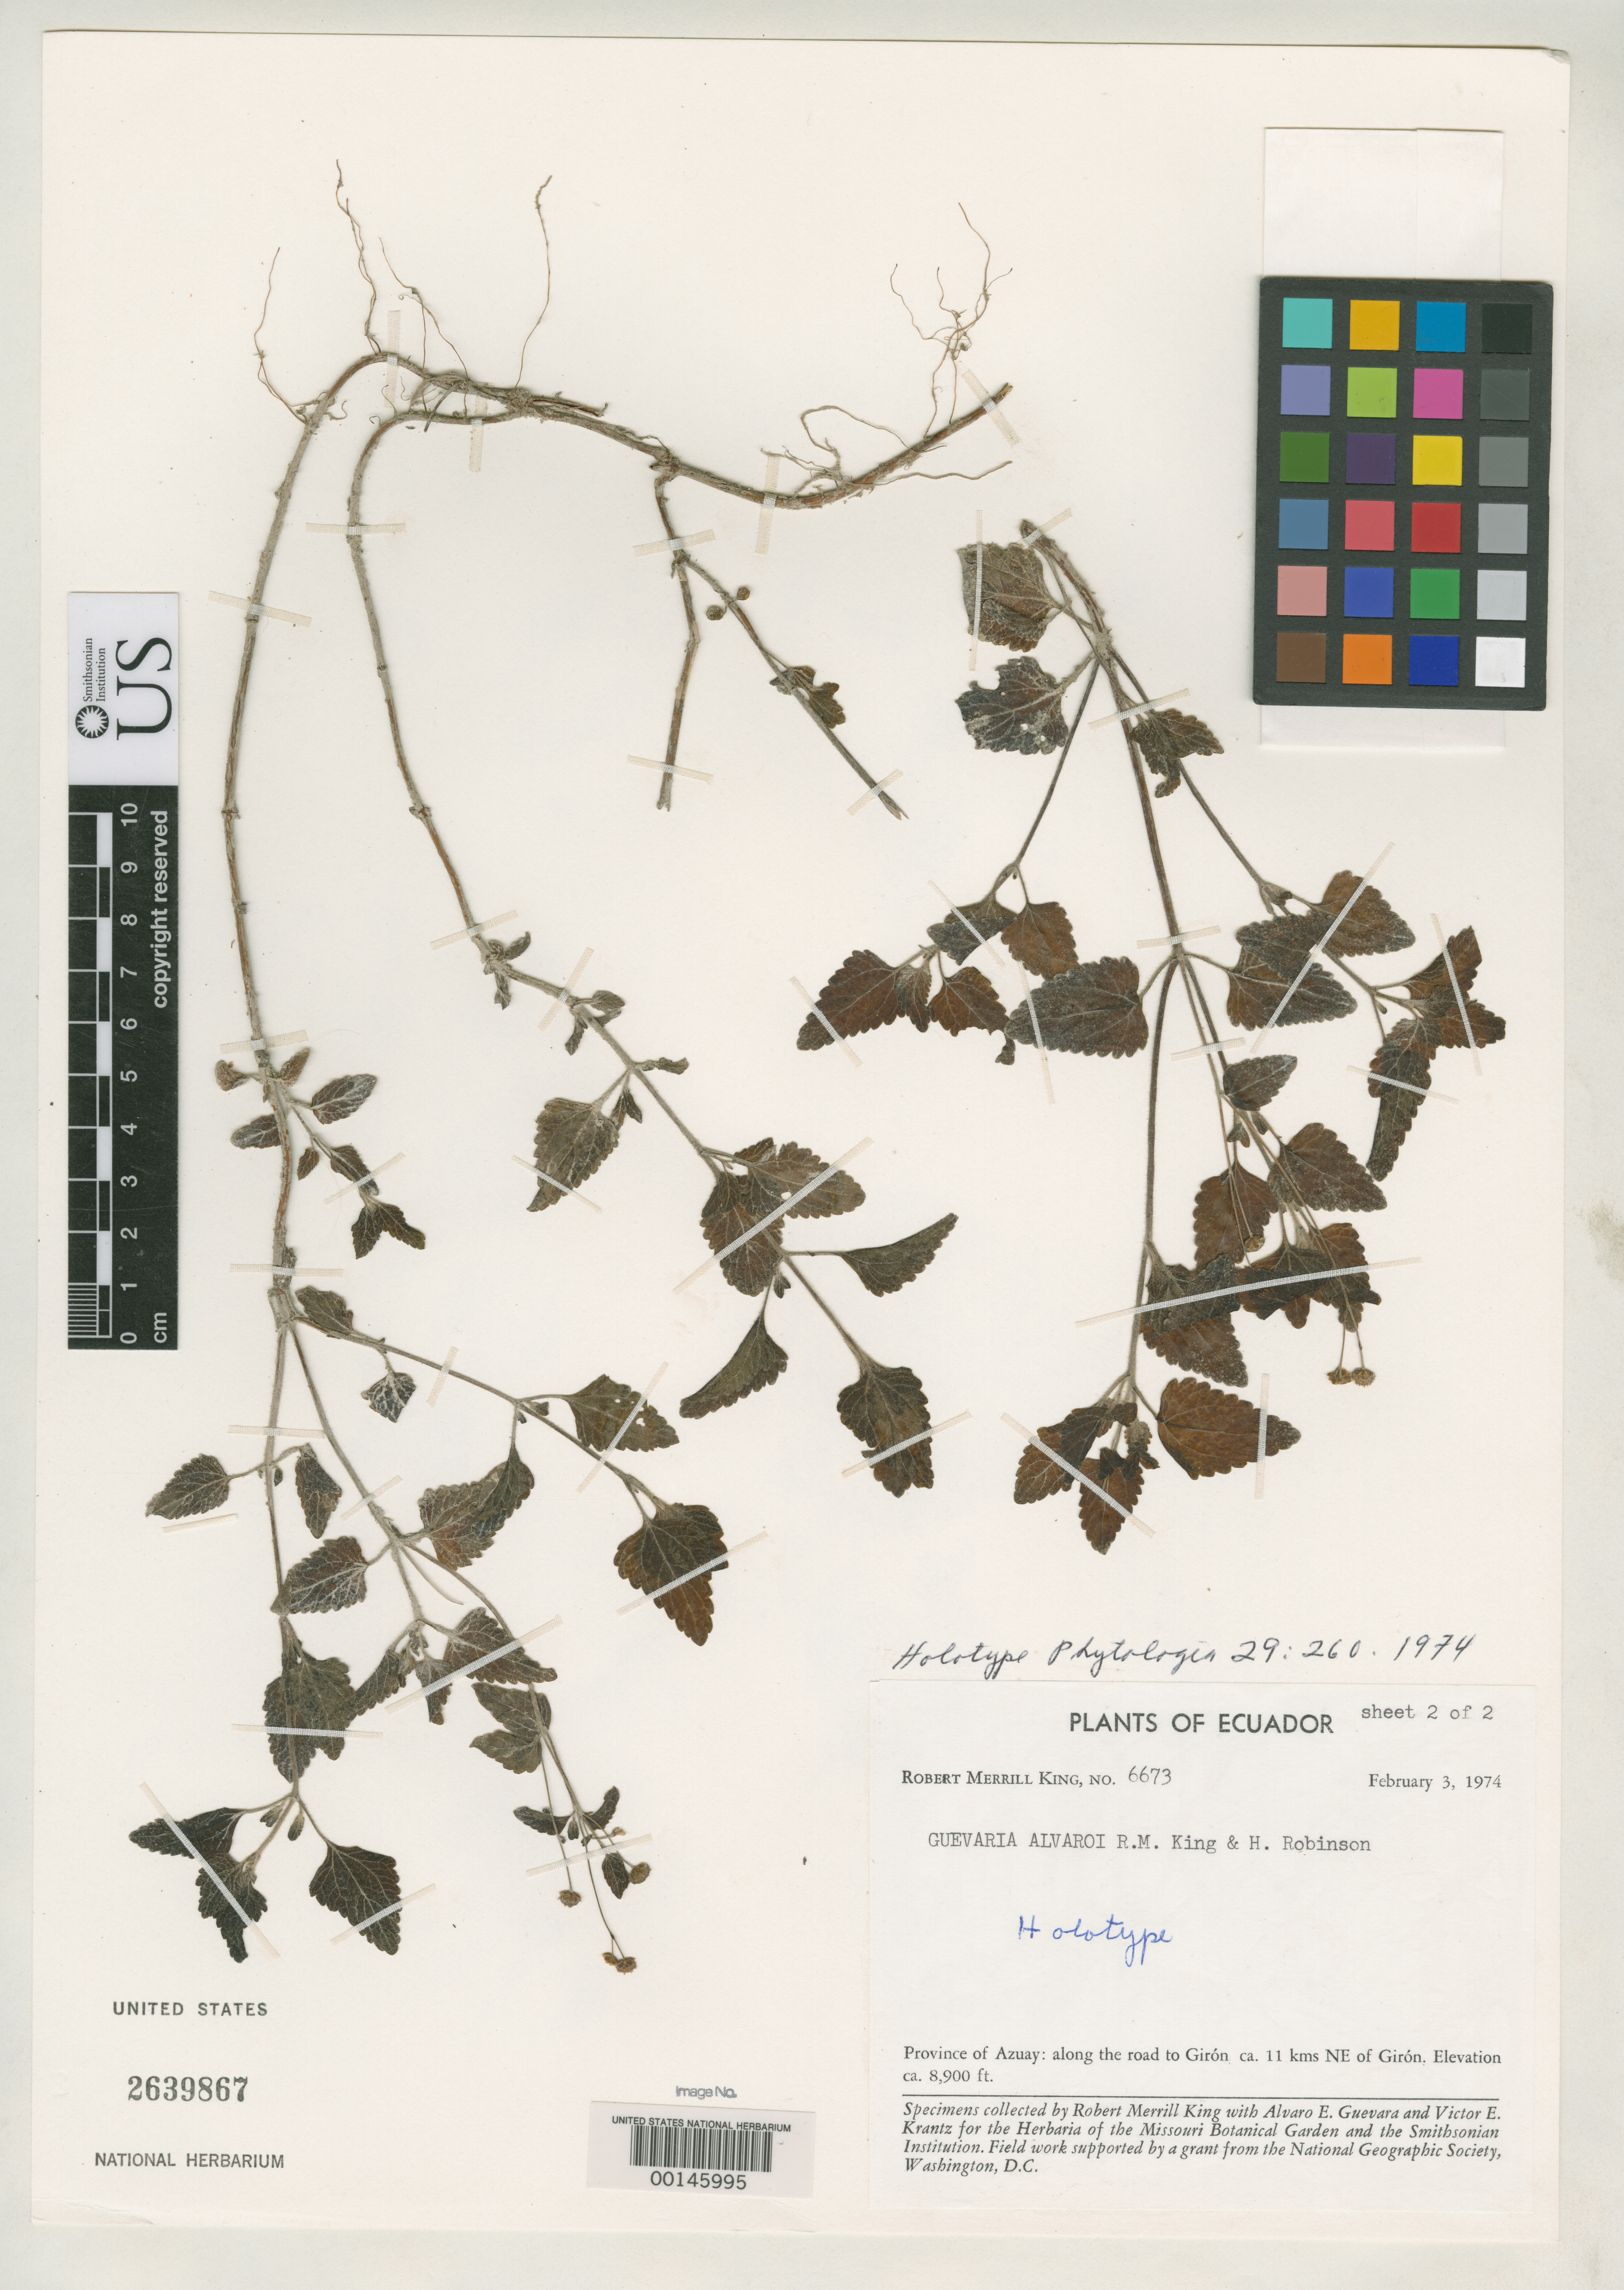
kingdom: Plantae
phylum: Tracheophyta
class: Magnoliopsida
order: Asterales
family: Asteraceae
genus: Guevaria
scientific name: Guevaria alvaroi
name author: R.M. King & H. Rob.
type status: Holotype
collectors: R. M. King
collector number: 6673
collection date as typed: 03 Feb 1974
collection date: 1974-02-03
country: Ecuador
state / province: Azuay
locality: Road to Giron, 10 km. NE of Giron.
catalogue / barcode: US 2639867